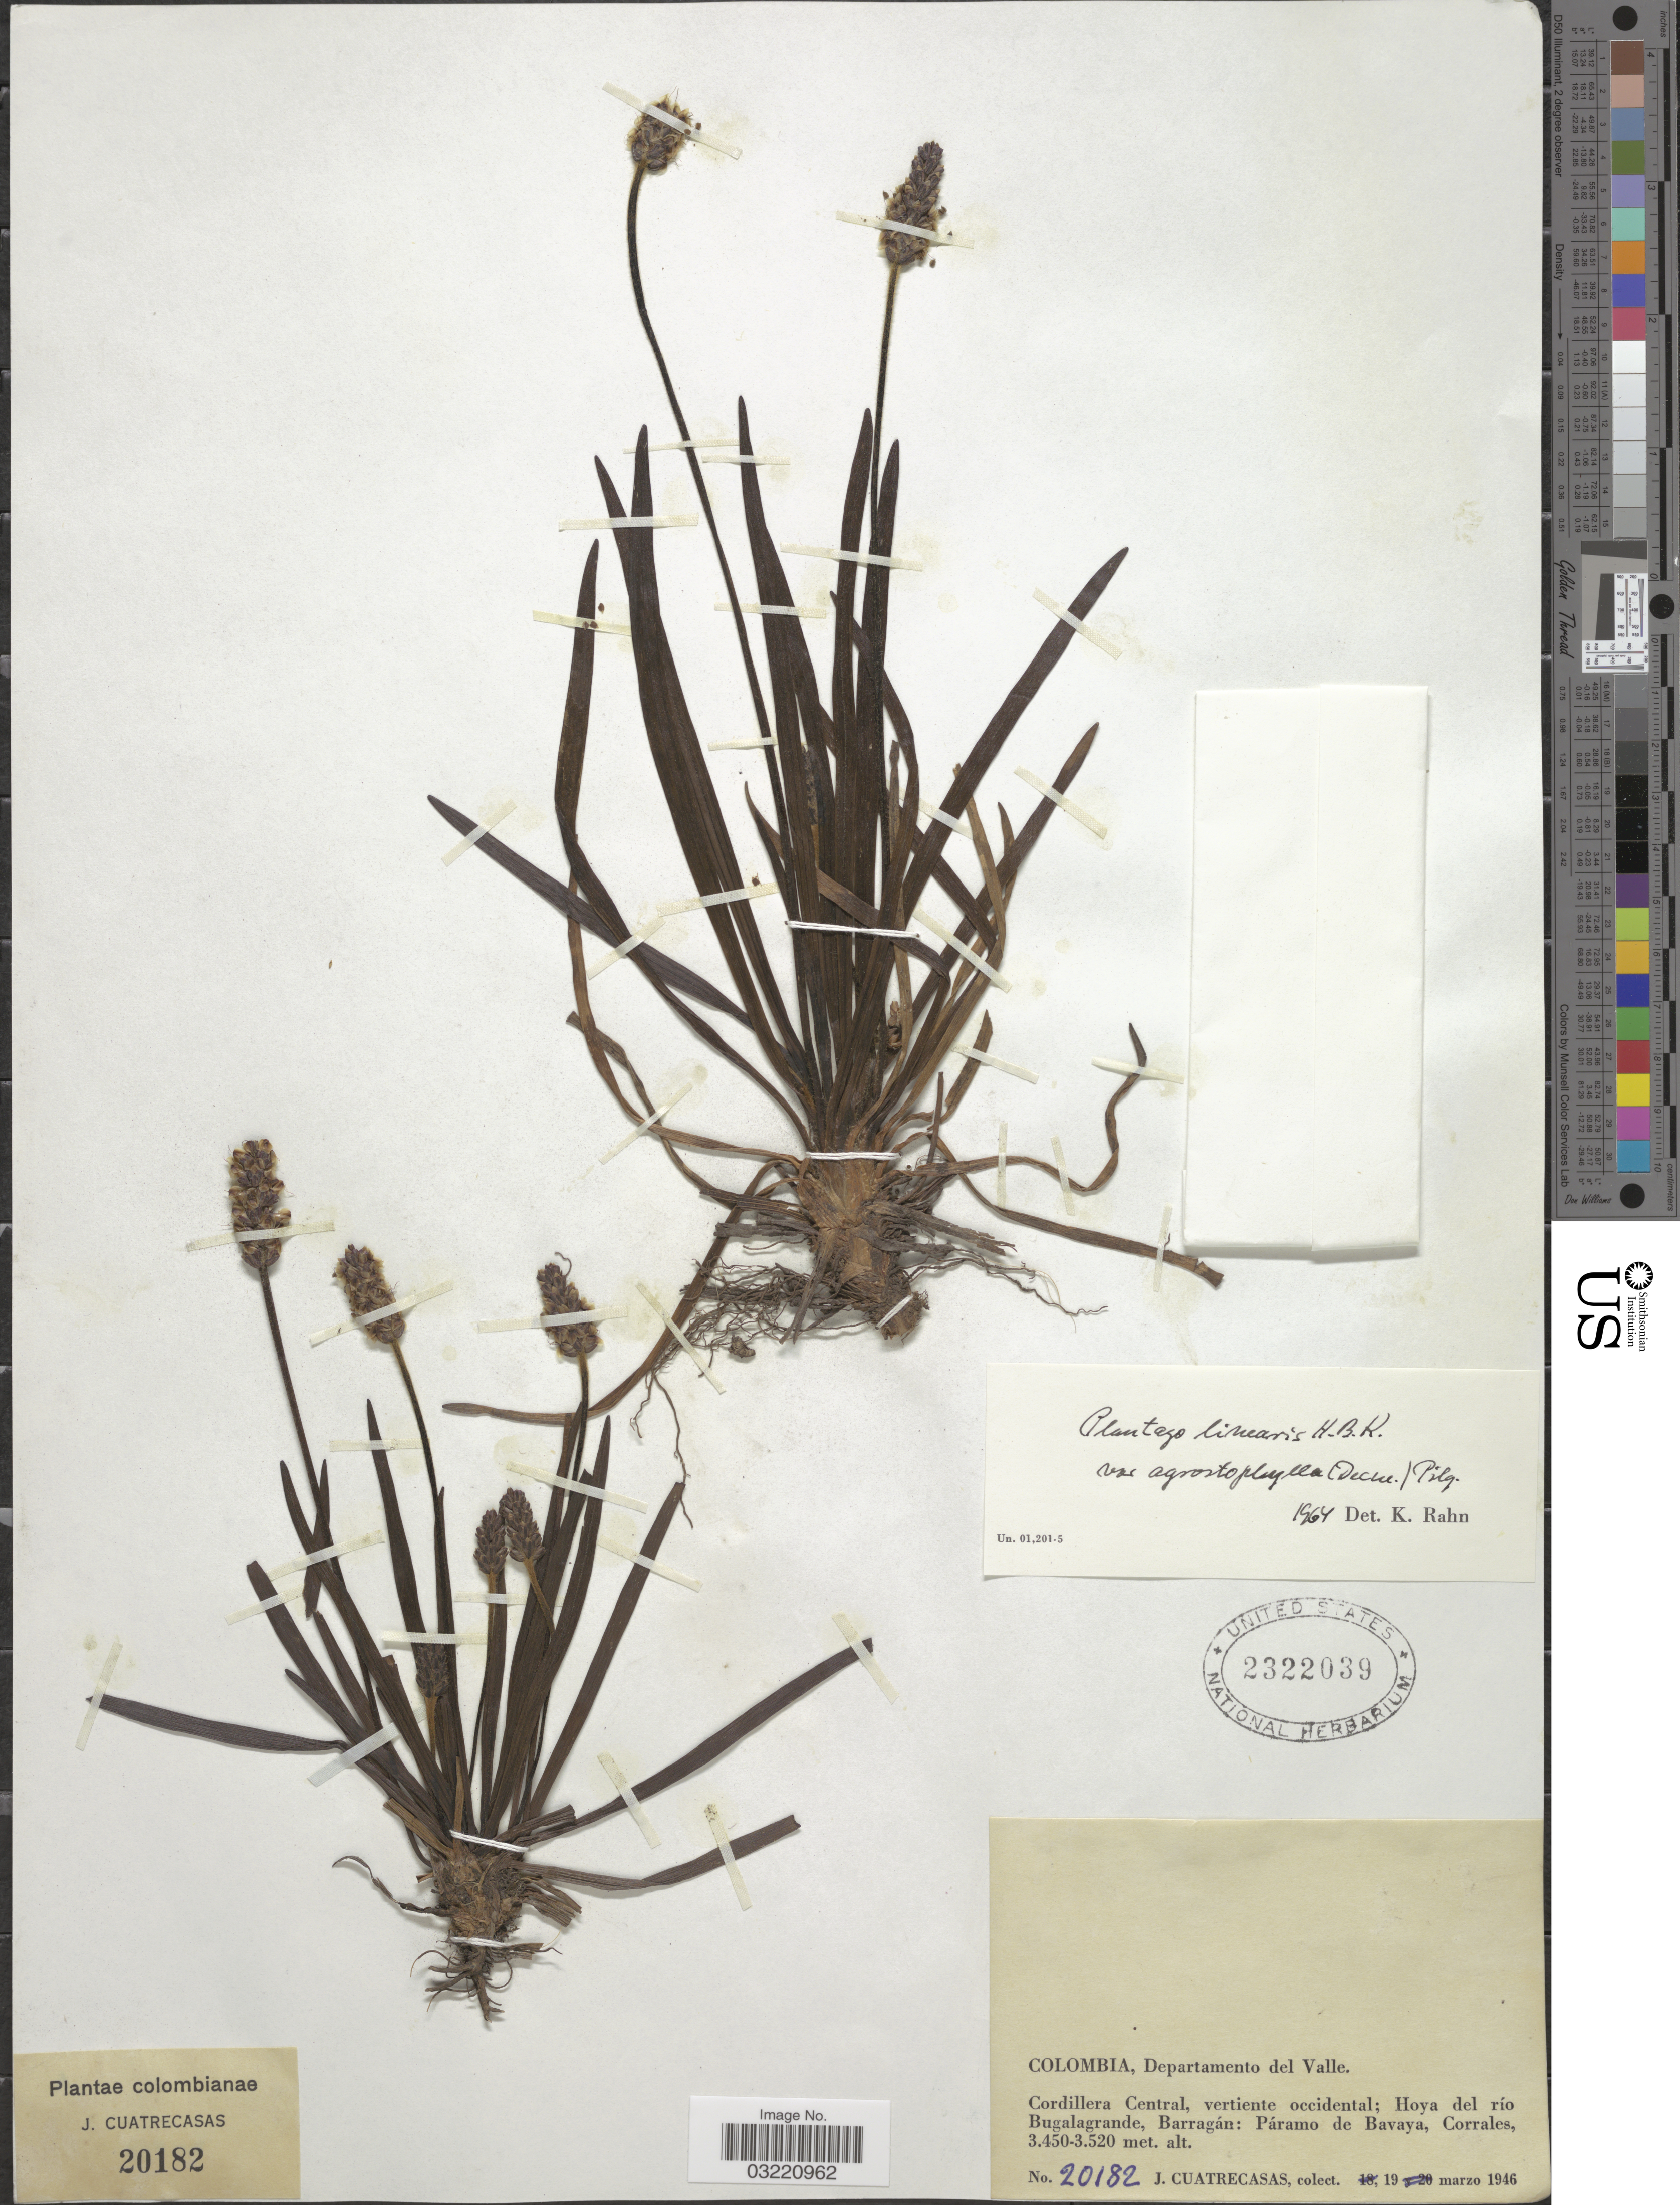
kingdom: Plantae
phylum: Tracheophyta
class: Magnoliopsida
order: Lamiales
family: Plantaginaceae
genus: Plantago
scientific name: Plantago linearis var. agrostophylla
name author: (Decne.) Pilg.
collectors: J. Cuatrecasas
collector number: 20182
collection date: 1946-03-19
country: Colombia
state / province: Valle del Cauca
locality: Departamento del Valle. Cordillera Central, vertiente occidental; Hoya del río Bugalagrande, Barragán: Páramo de Bavaya, Corrales.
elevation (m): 3450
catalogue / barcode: US 2322039